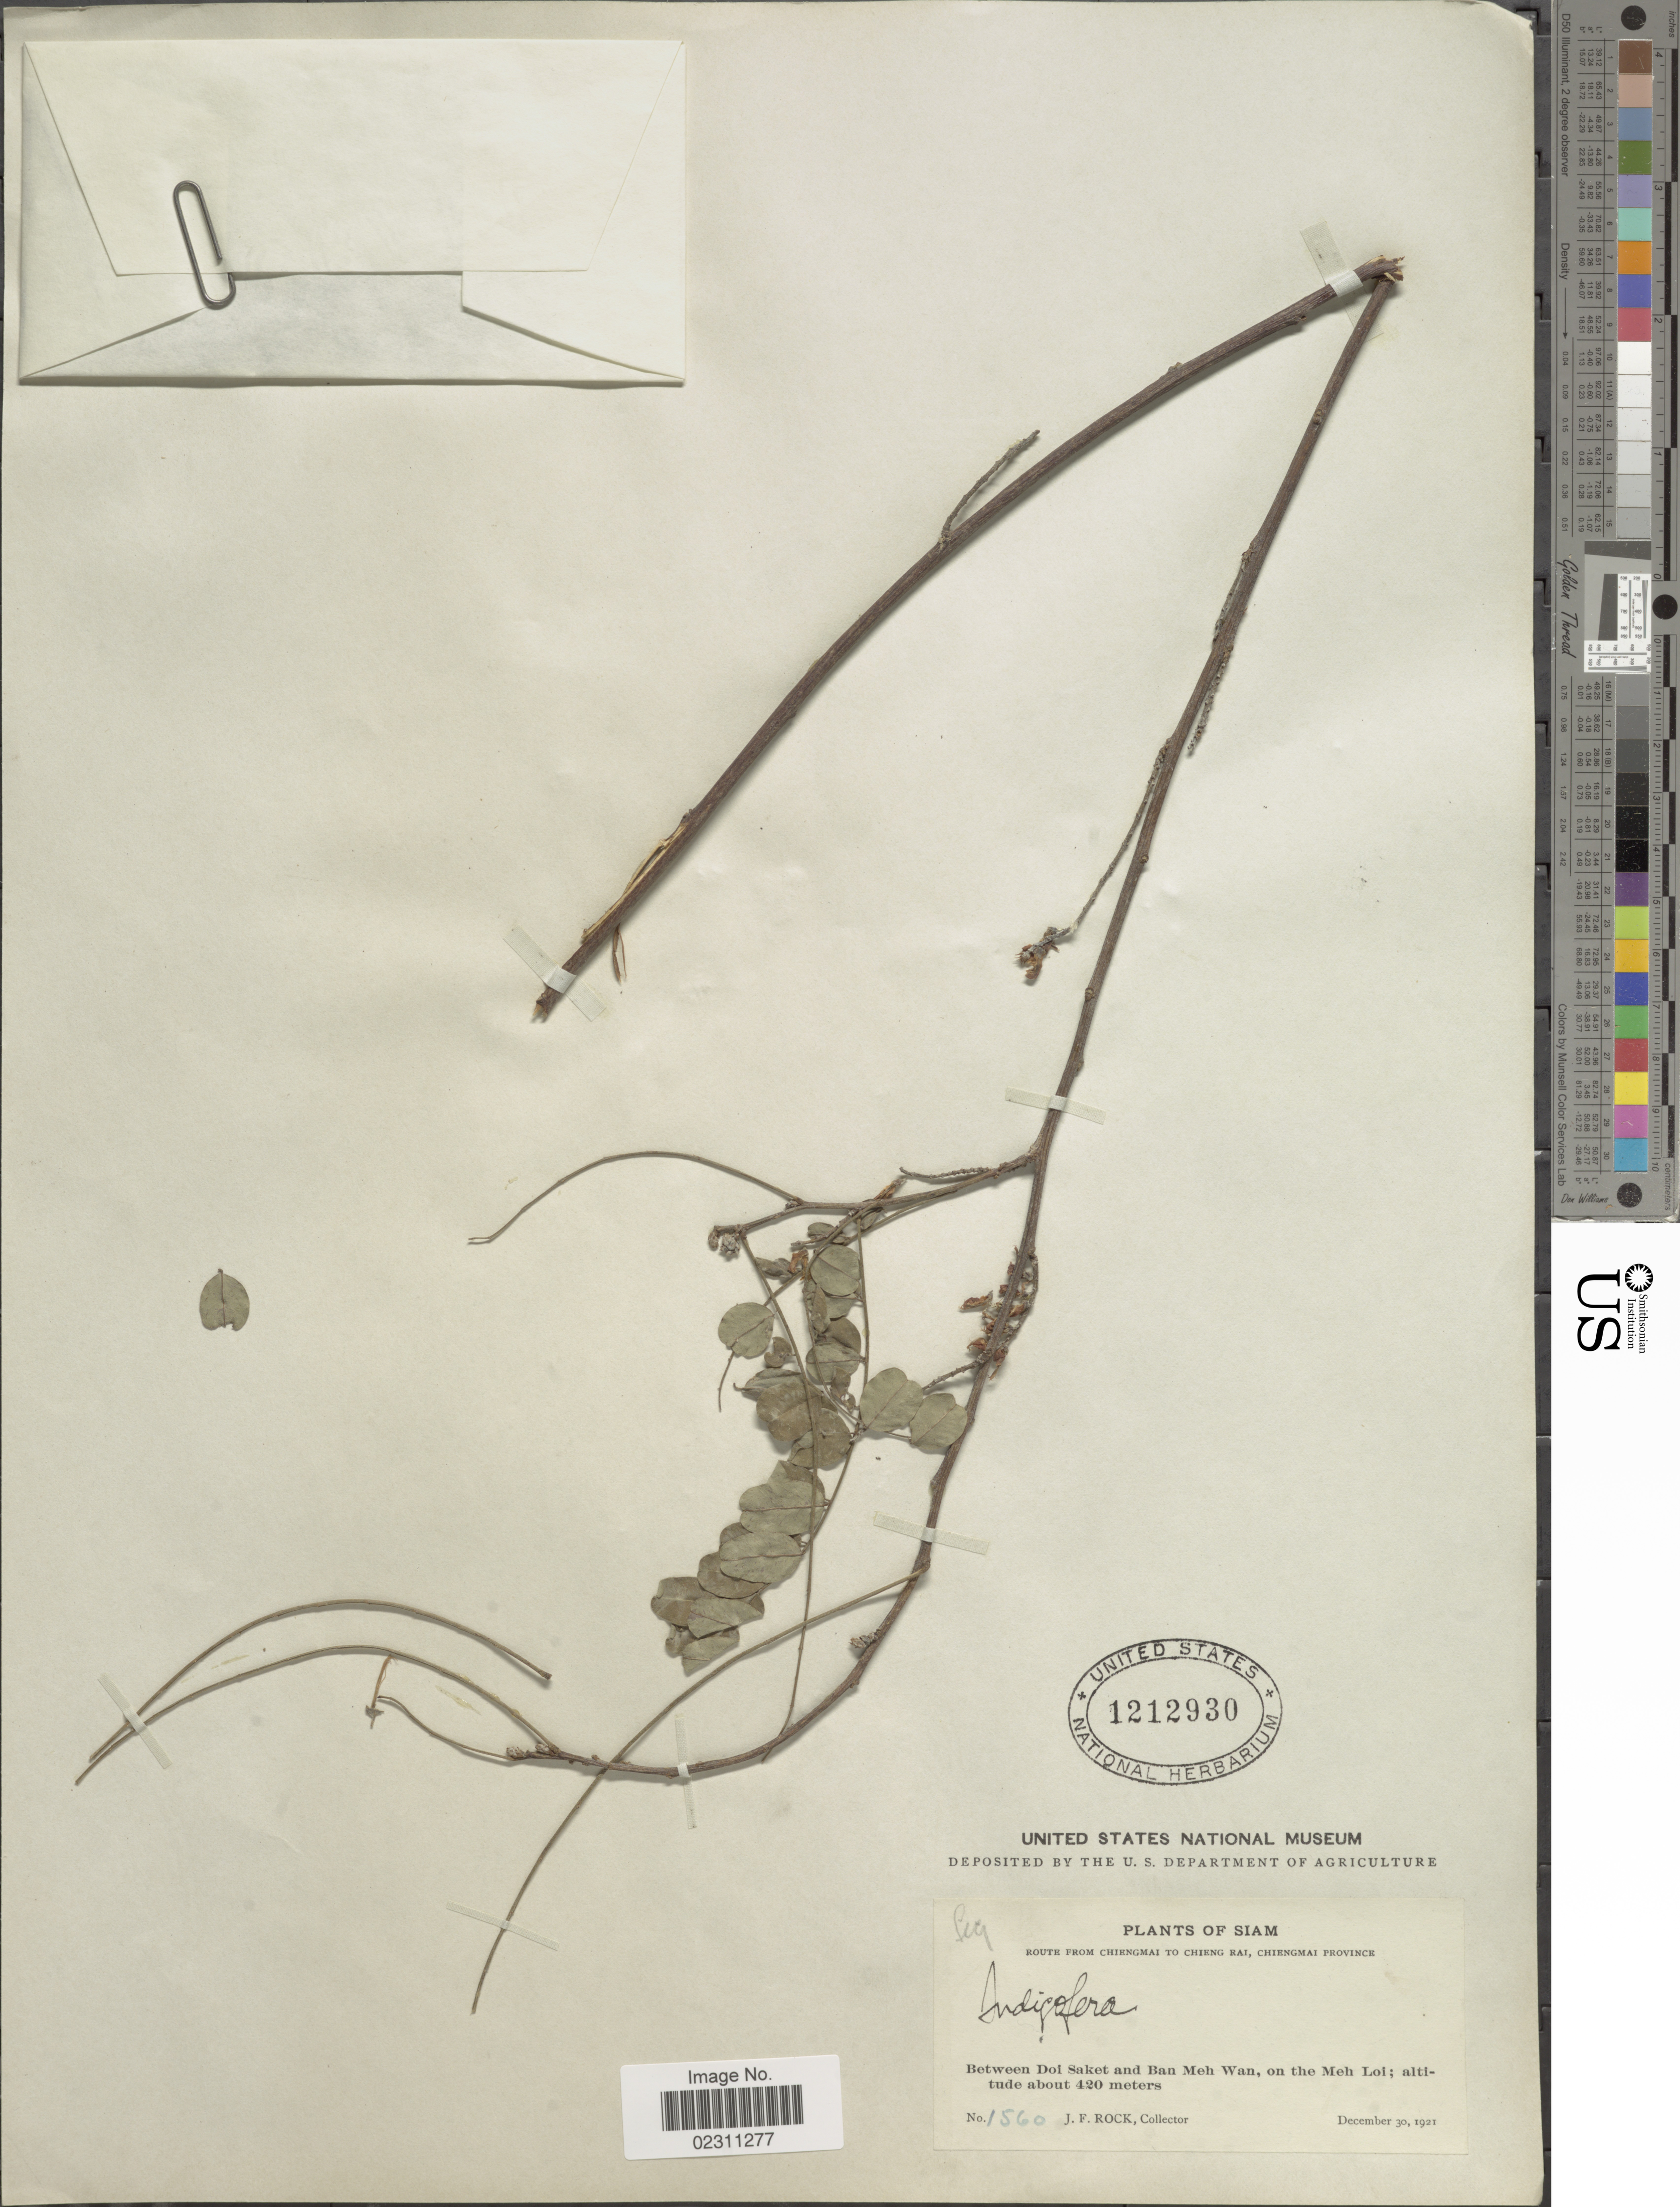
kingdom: Plantae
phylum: Tracheophyta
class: Magnoliopsida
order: Fabales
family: Fabaceae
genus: Indigofera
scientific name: Indigofera sp.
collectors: J. Rock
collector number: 1560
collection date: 1921-12-30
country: Thailand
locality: Siam. Between Doi Saket and Ban Meh Wan, on the Meh Loi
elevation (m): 420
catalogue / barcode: US 1212930